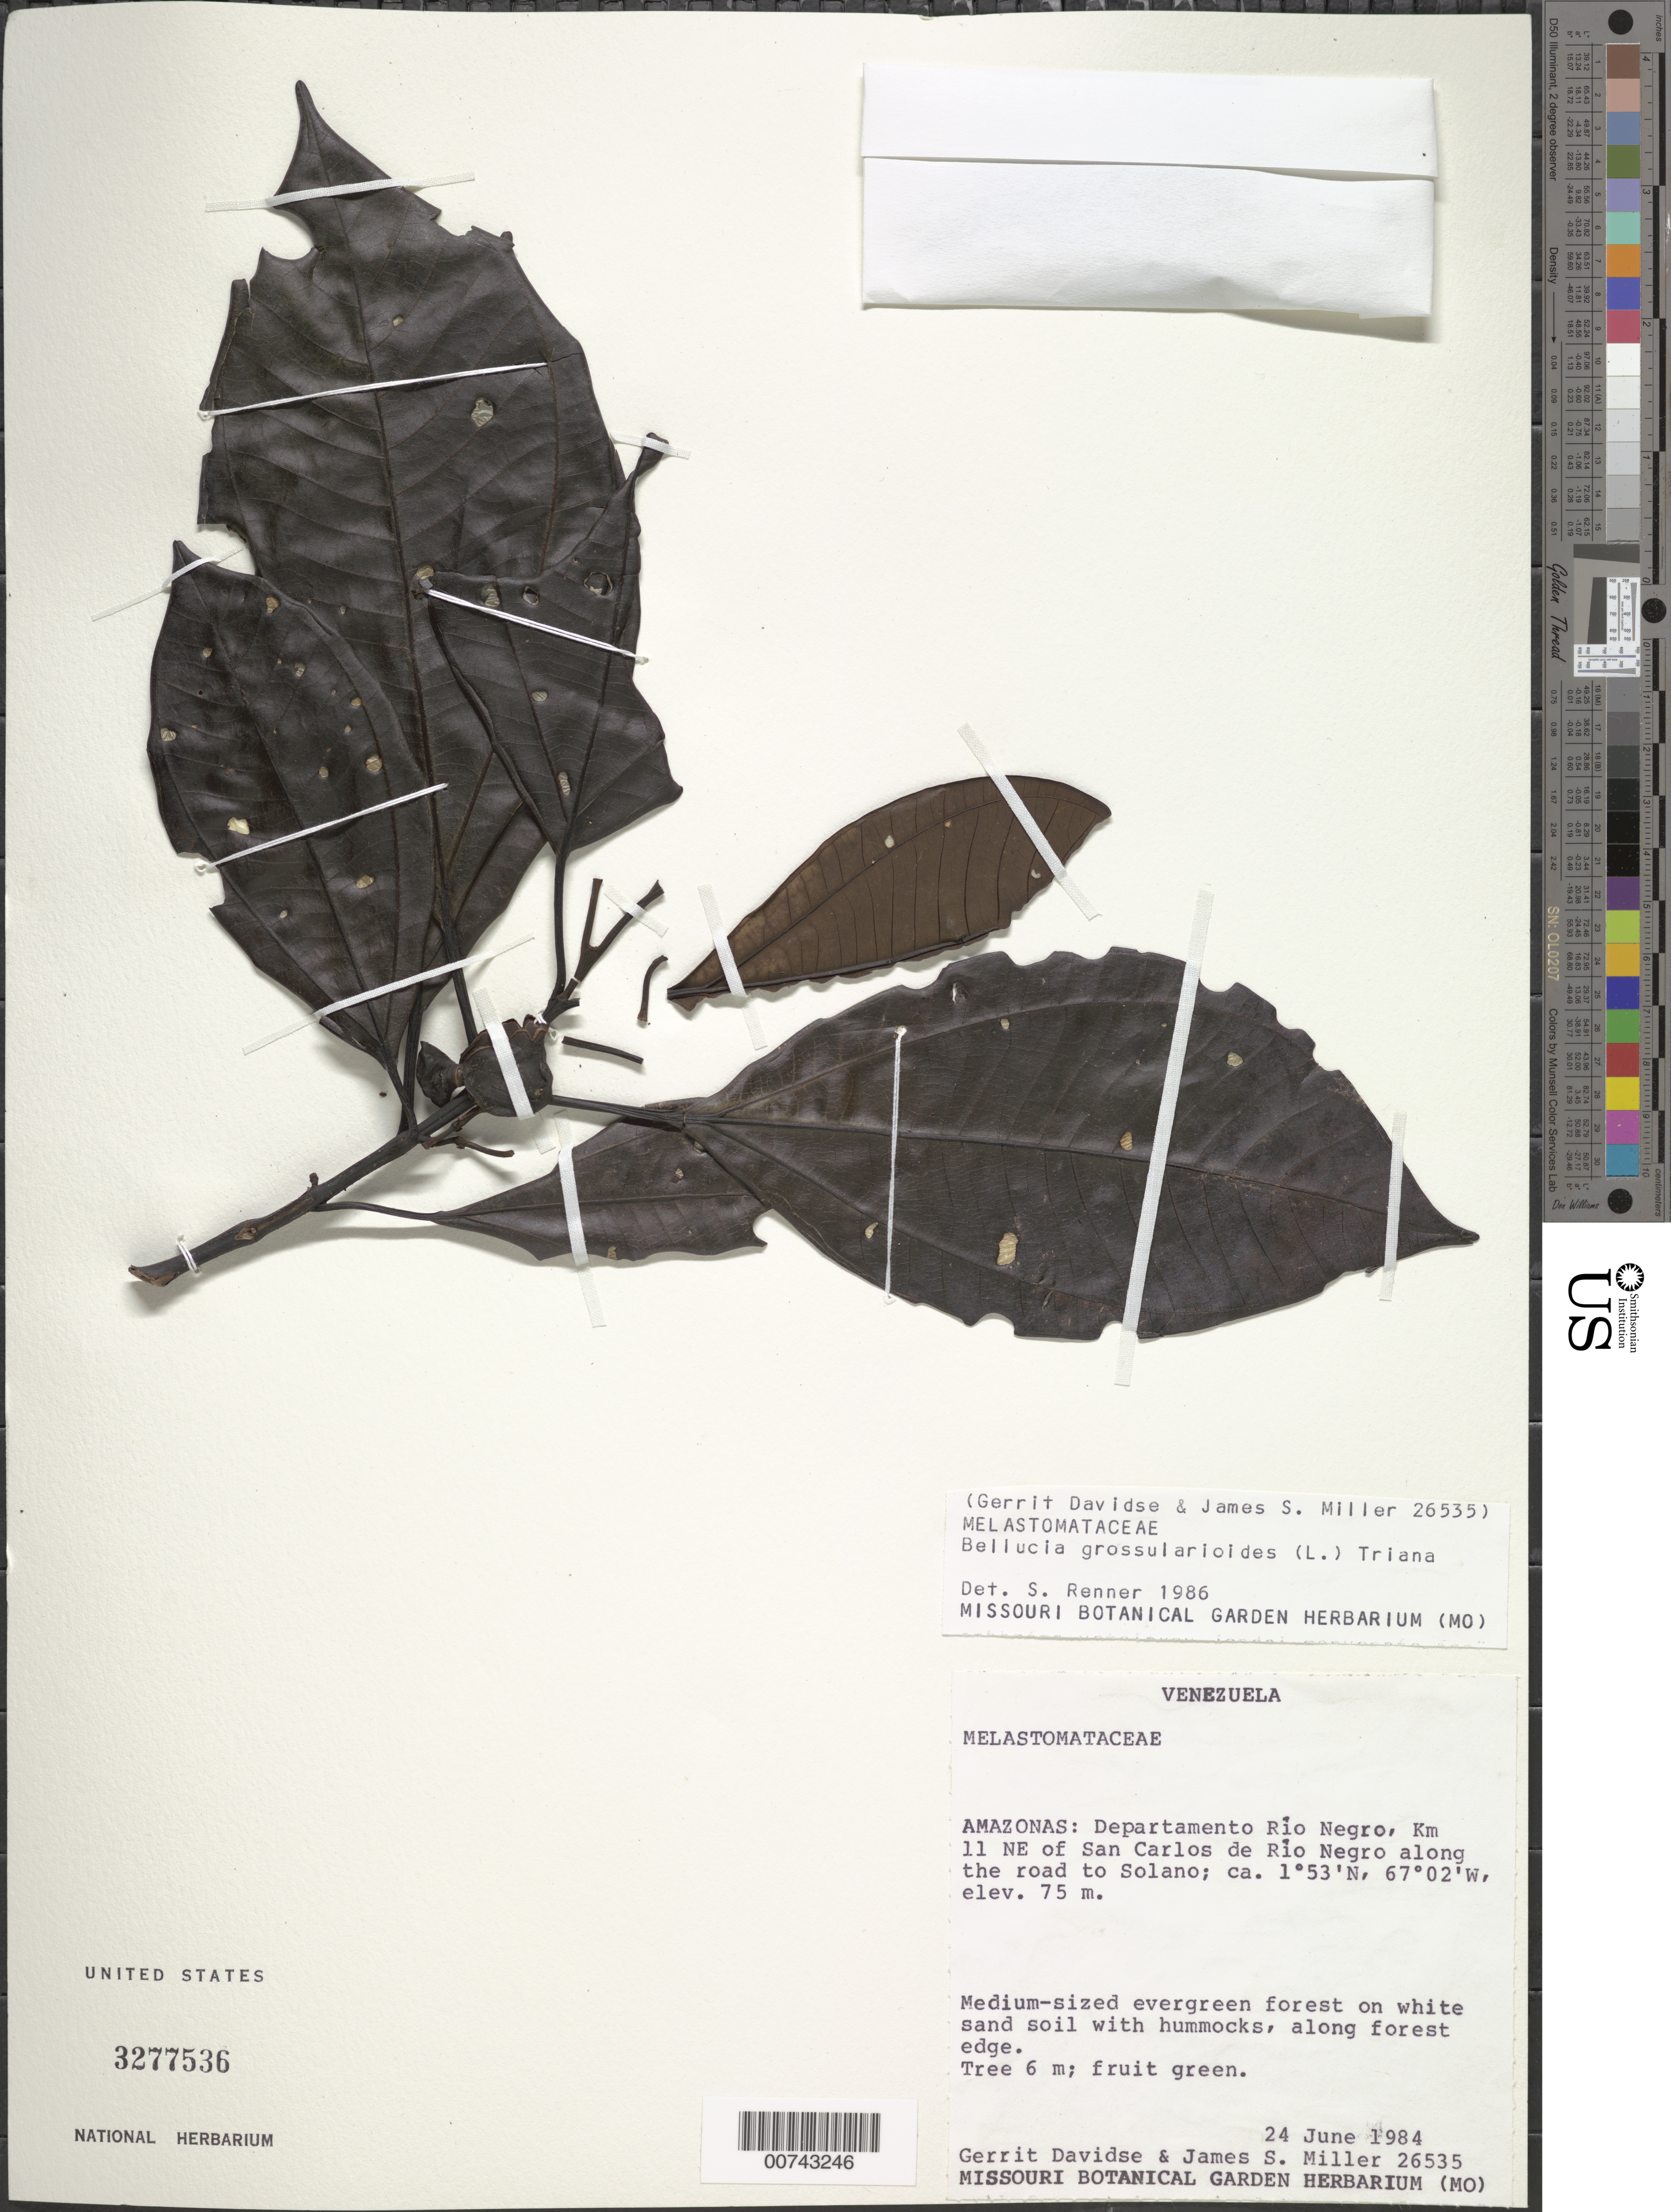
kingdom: Plantae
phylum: Tracheophyta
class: Magnoliopsida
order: Myrtales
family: Melastomataceae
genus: Bellucia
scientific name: Bellucia grossularioides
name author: (L.) Triana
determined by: Renner, S. S.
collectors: G. Davidse & J. S. Miller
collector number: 26535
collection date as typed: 24-Jun-84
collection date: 1984-06-24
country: Venezuela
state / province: Amazonas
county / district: Río Negro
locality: San Carlos de Río Negro, km 11 NE along the road to Solano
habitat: Middle-sized evergreen forest on white sand soil with hummocks, along forest edge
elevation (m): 75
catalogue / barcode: US 3277536